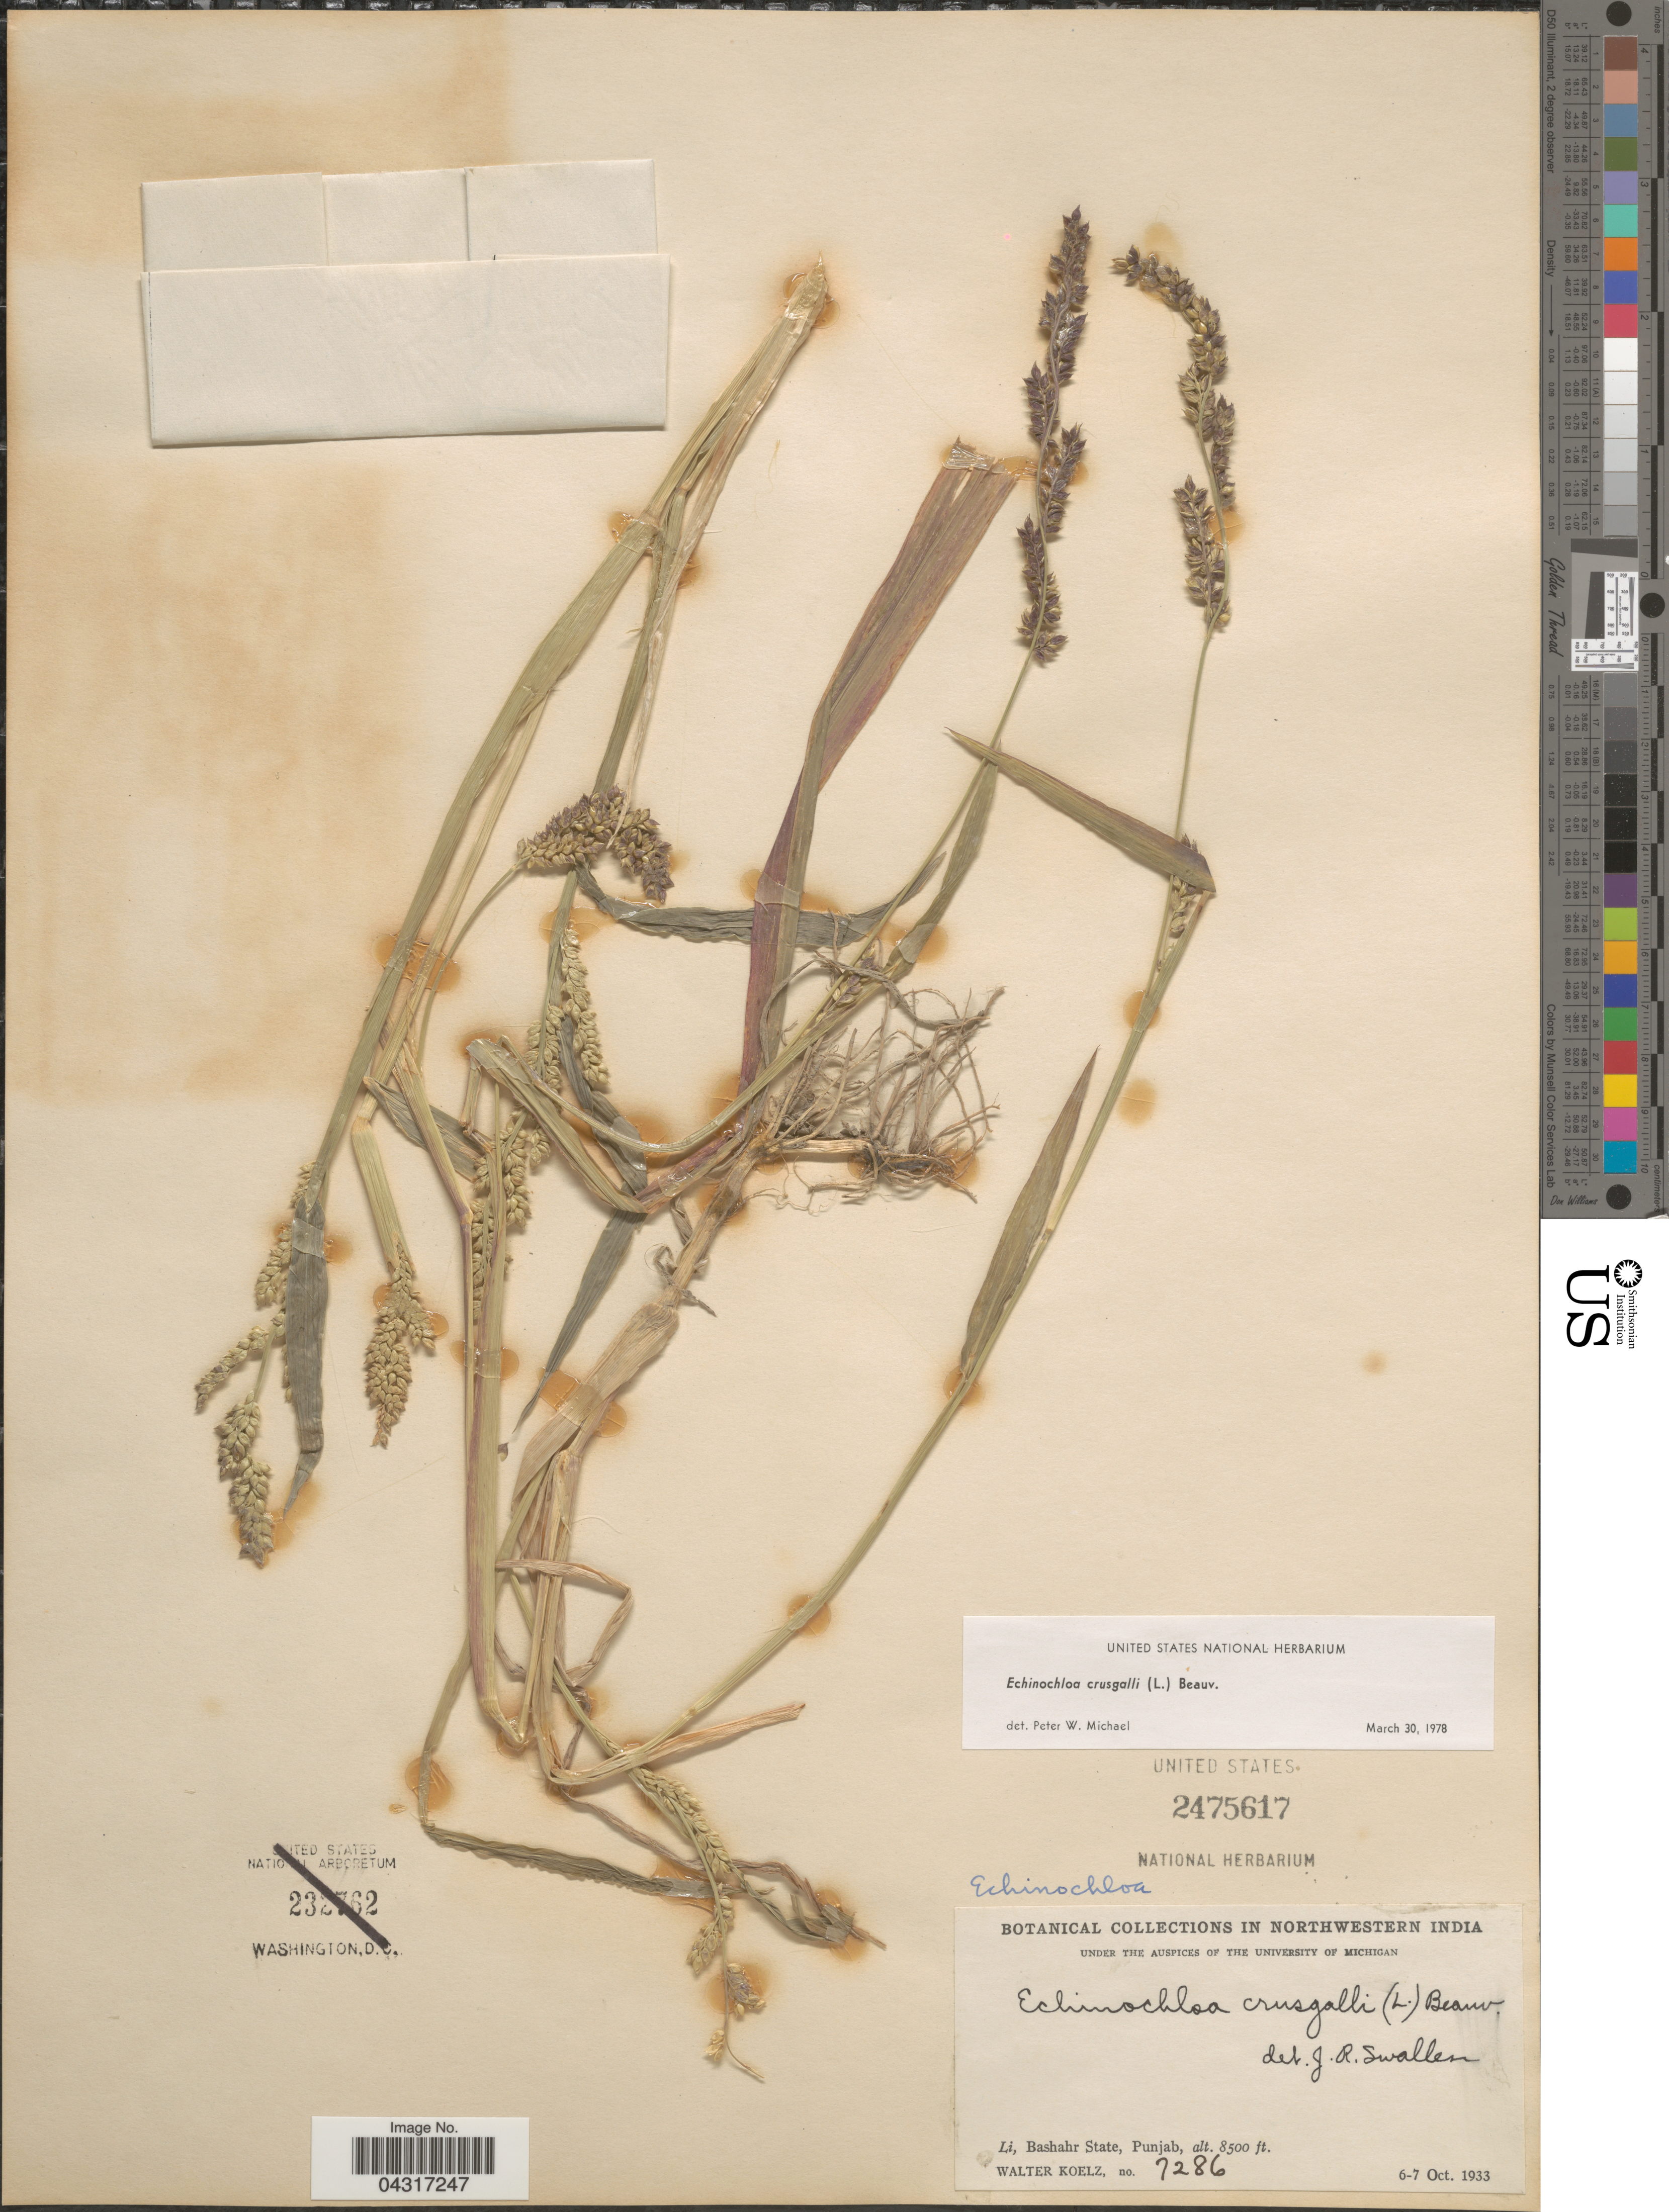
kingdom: Plantae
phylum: Tracheophyta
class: Liliopsida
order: Poales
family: Poaceae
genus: Echinochloa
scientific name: Echinochloa crus-galli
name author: (L.) P. Beauv.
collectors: W. N. Koelz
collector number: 7286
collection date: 1933-10-06/1933-10-07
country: India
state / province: Punjab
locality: Northwestern India. Li, Bashahr State, Punjab.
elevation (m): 2591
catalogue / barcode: US 2475617